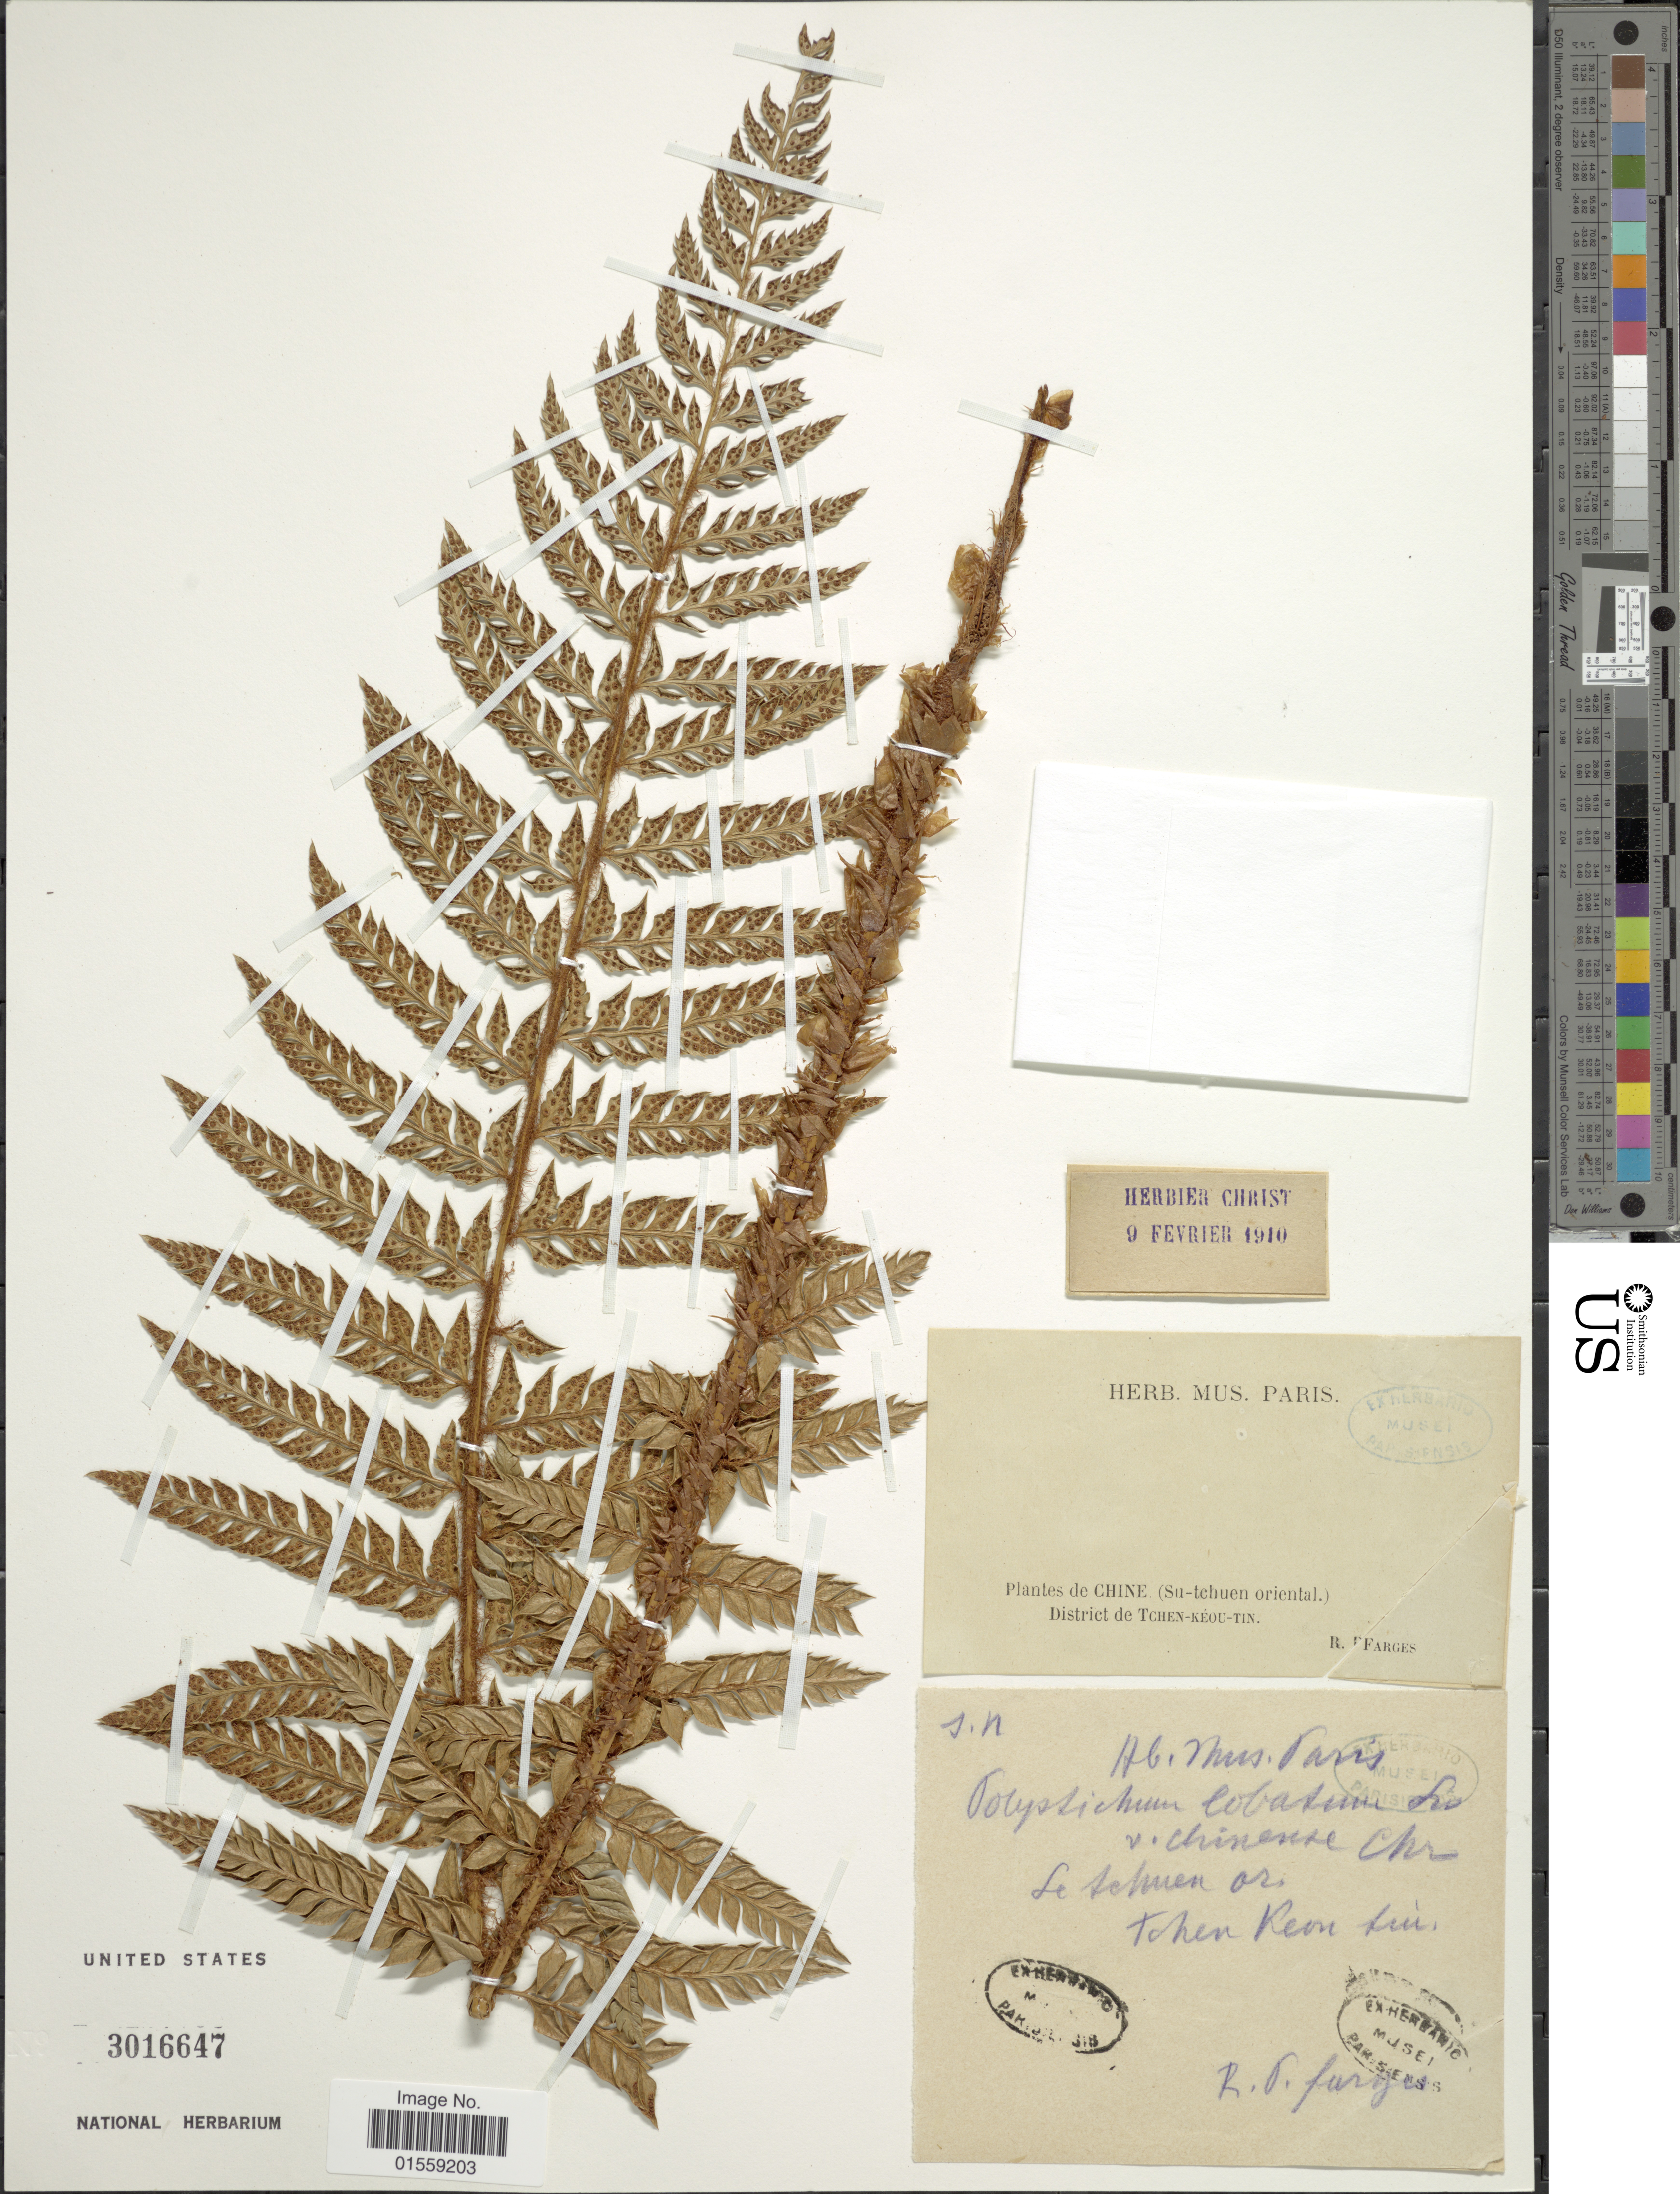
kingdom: Plantae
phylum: Tracheophyta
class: Polypodiopsida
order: Polypodiales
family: Dryopteridaceae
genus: Polystichum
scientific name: Polystichum lobatum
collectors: R. Farges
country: China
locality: Chine (Su-tebuen oriental.), District de Tchen-Keou-Tin. [interpreted]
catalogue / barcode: US 3016647